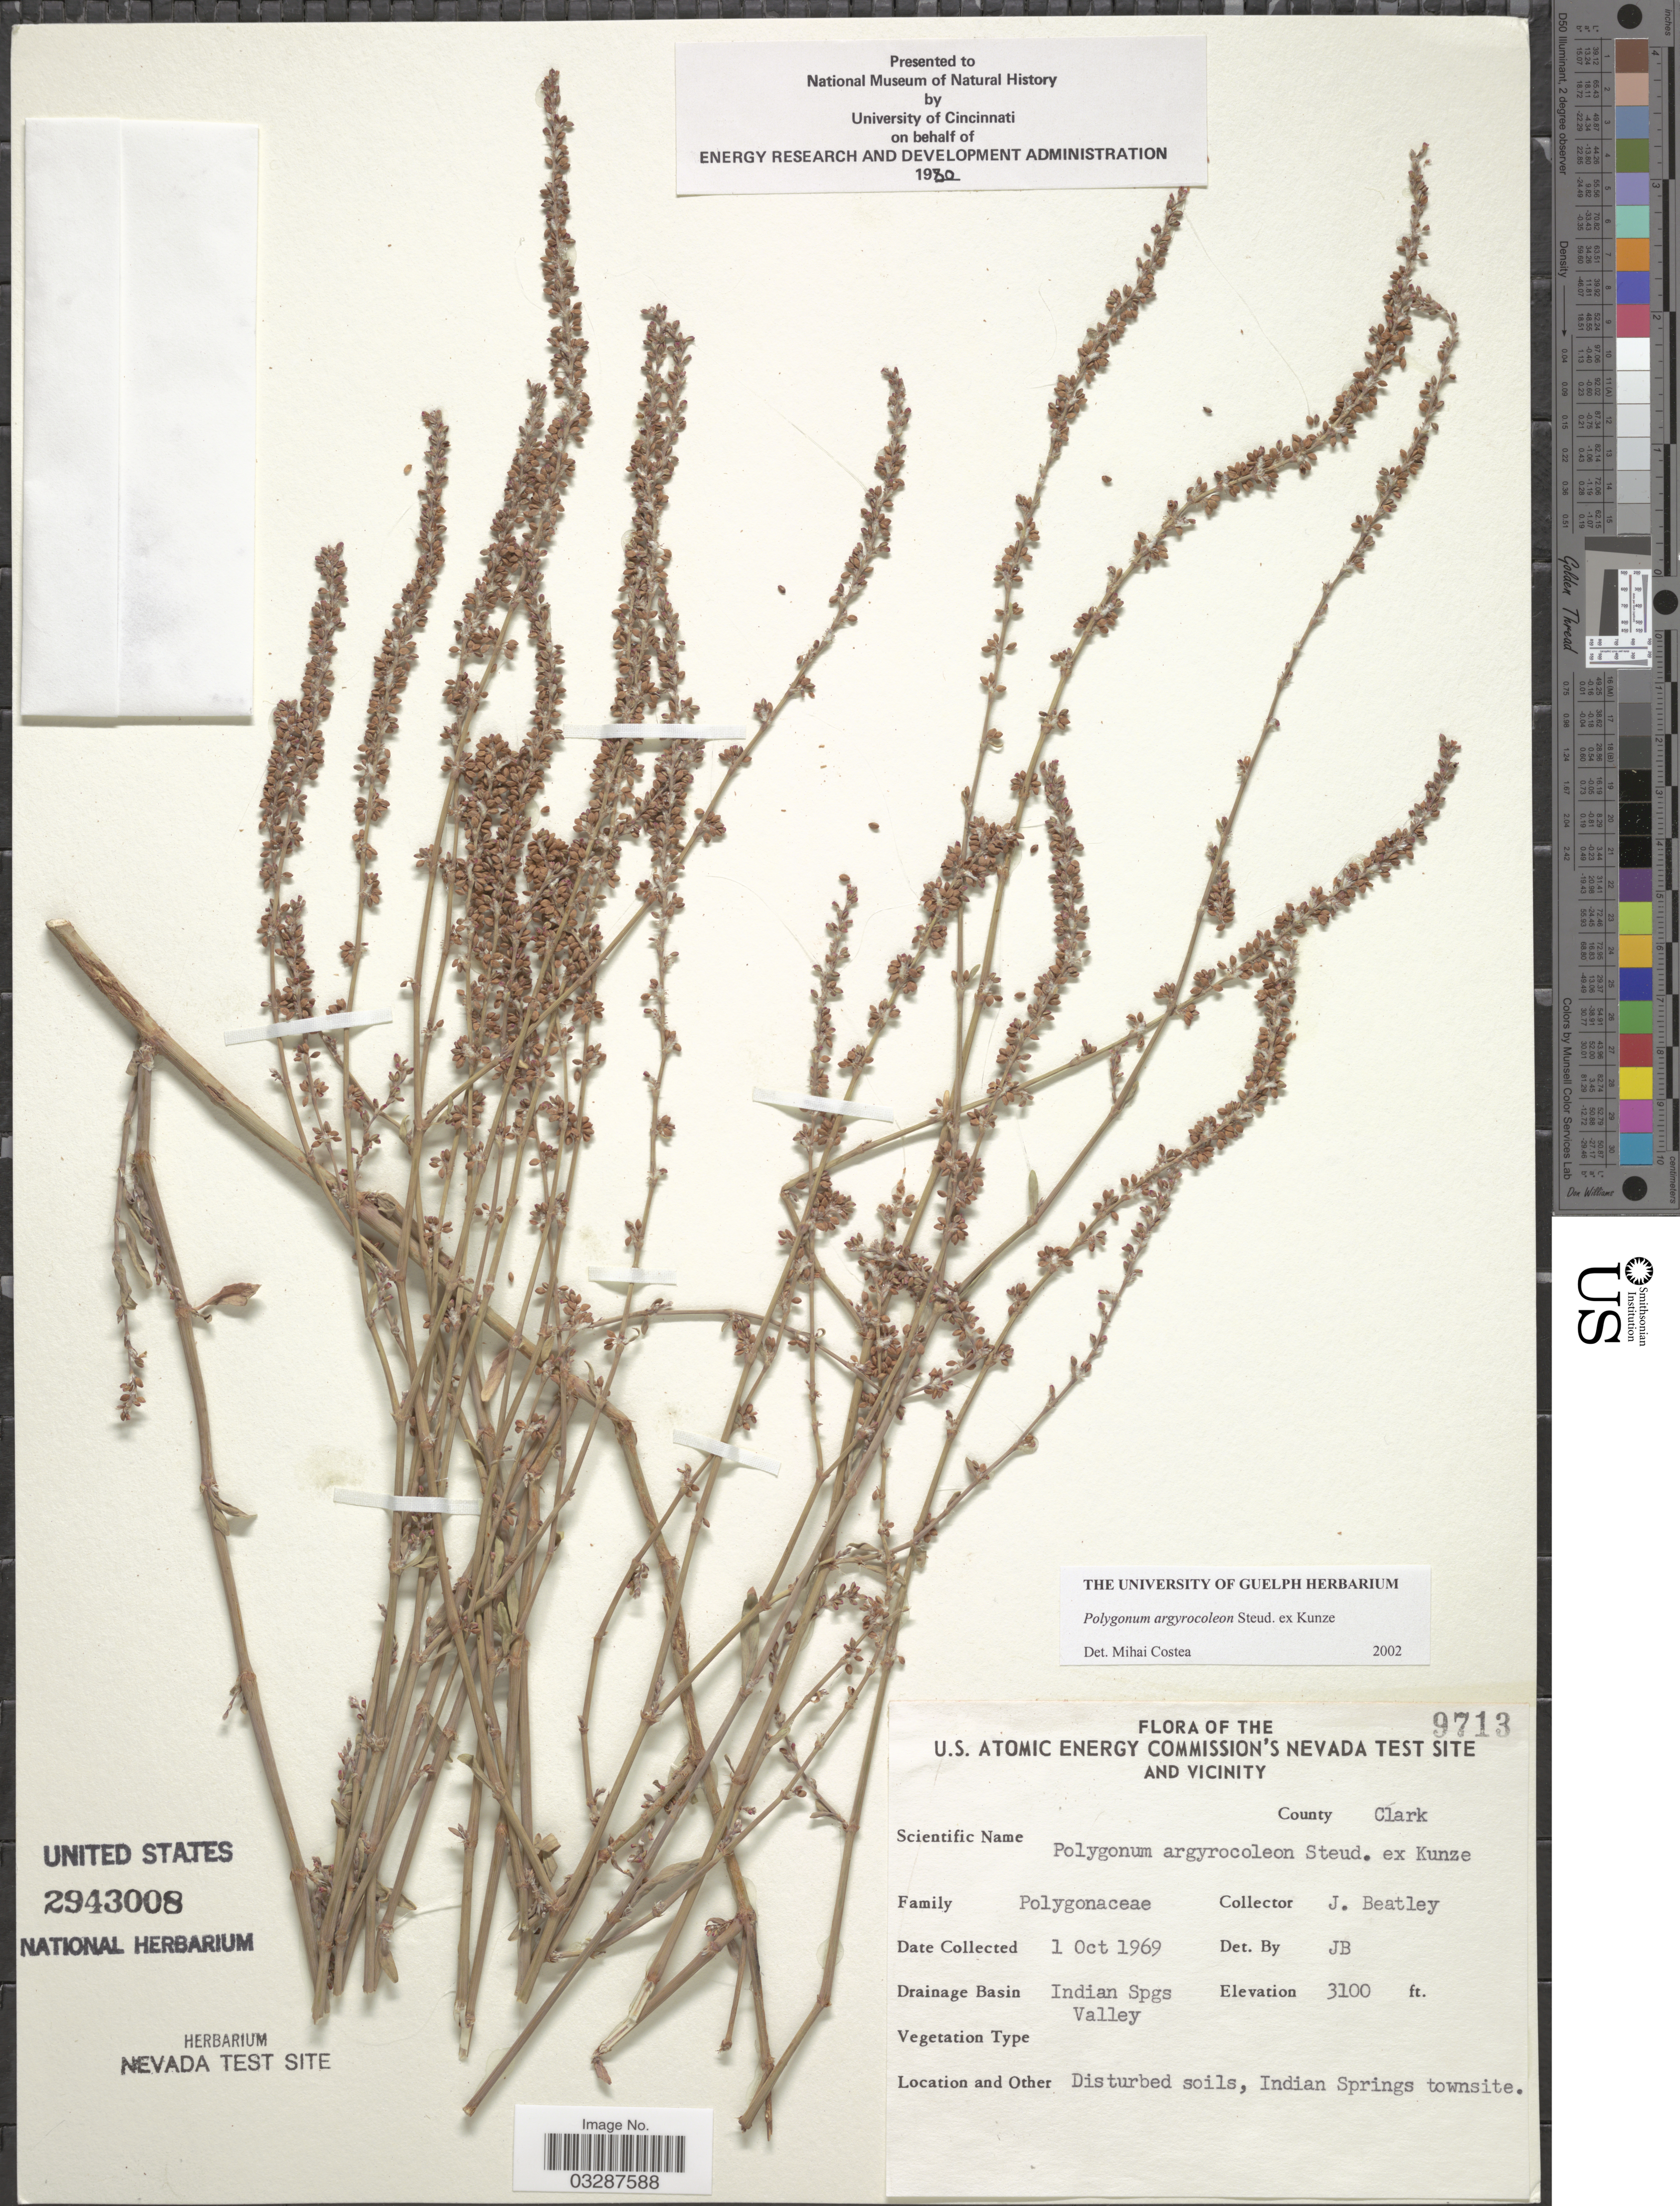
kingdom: Plantae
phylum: Tracheophyta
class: Magnoliopsida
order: Caryophyllales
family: Polygonaceae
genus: Polygonum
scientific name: Polygonum argyrocoleon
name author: Steud. ex Kunze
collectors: J. C. Beatley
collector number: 9713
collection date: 1969-10-01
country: United States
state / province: Nevada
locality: The U.S. Atomic Energy Commission's Nevada Test Site and Vicinity. County Clark. Drainage Basin Indian Spgs Valley. Indian Springs townsite.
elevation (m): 945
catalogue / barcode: US 2943008